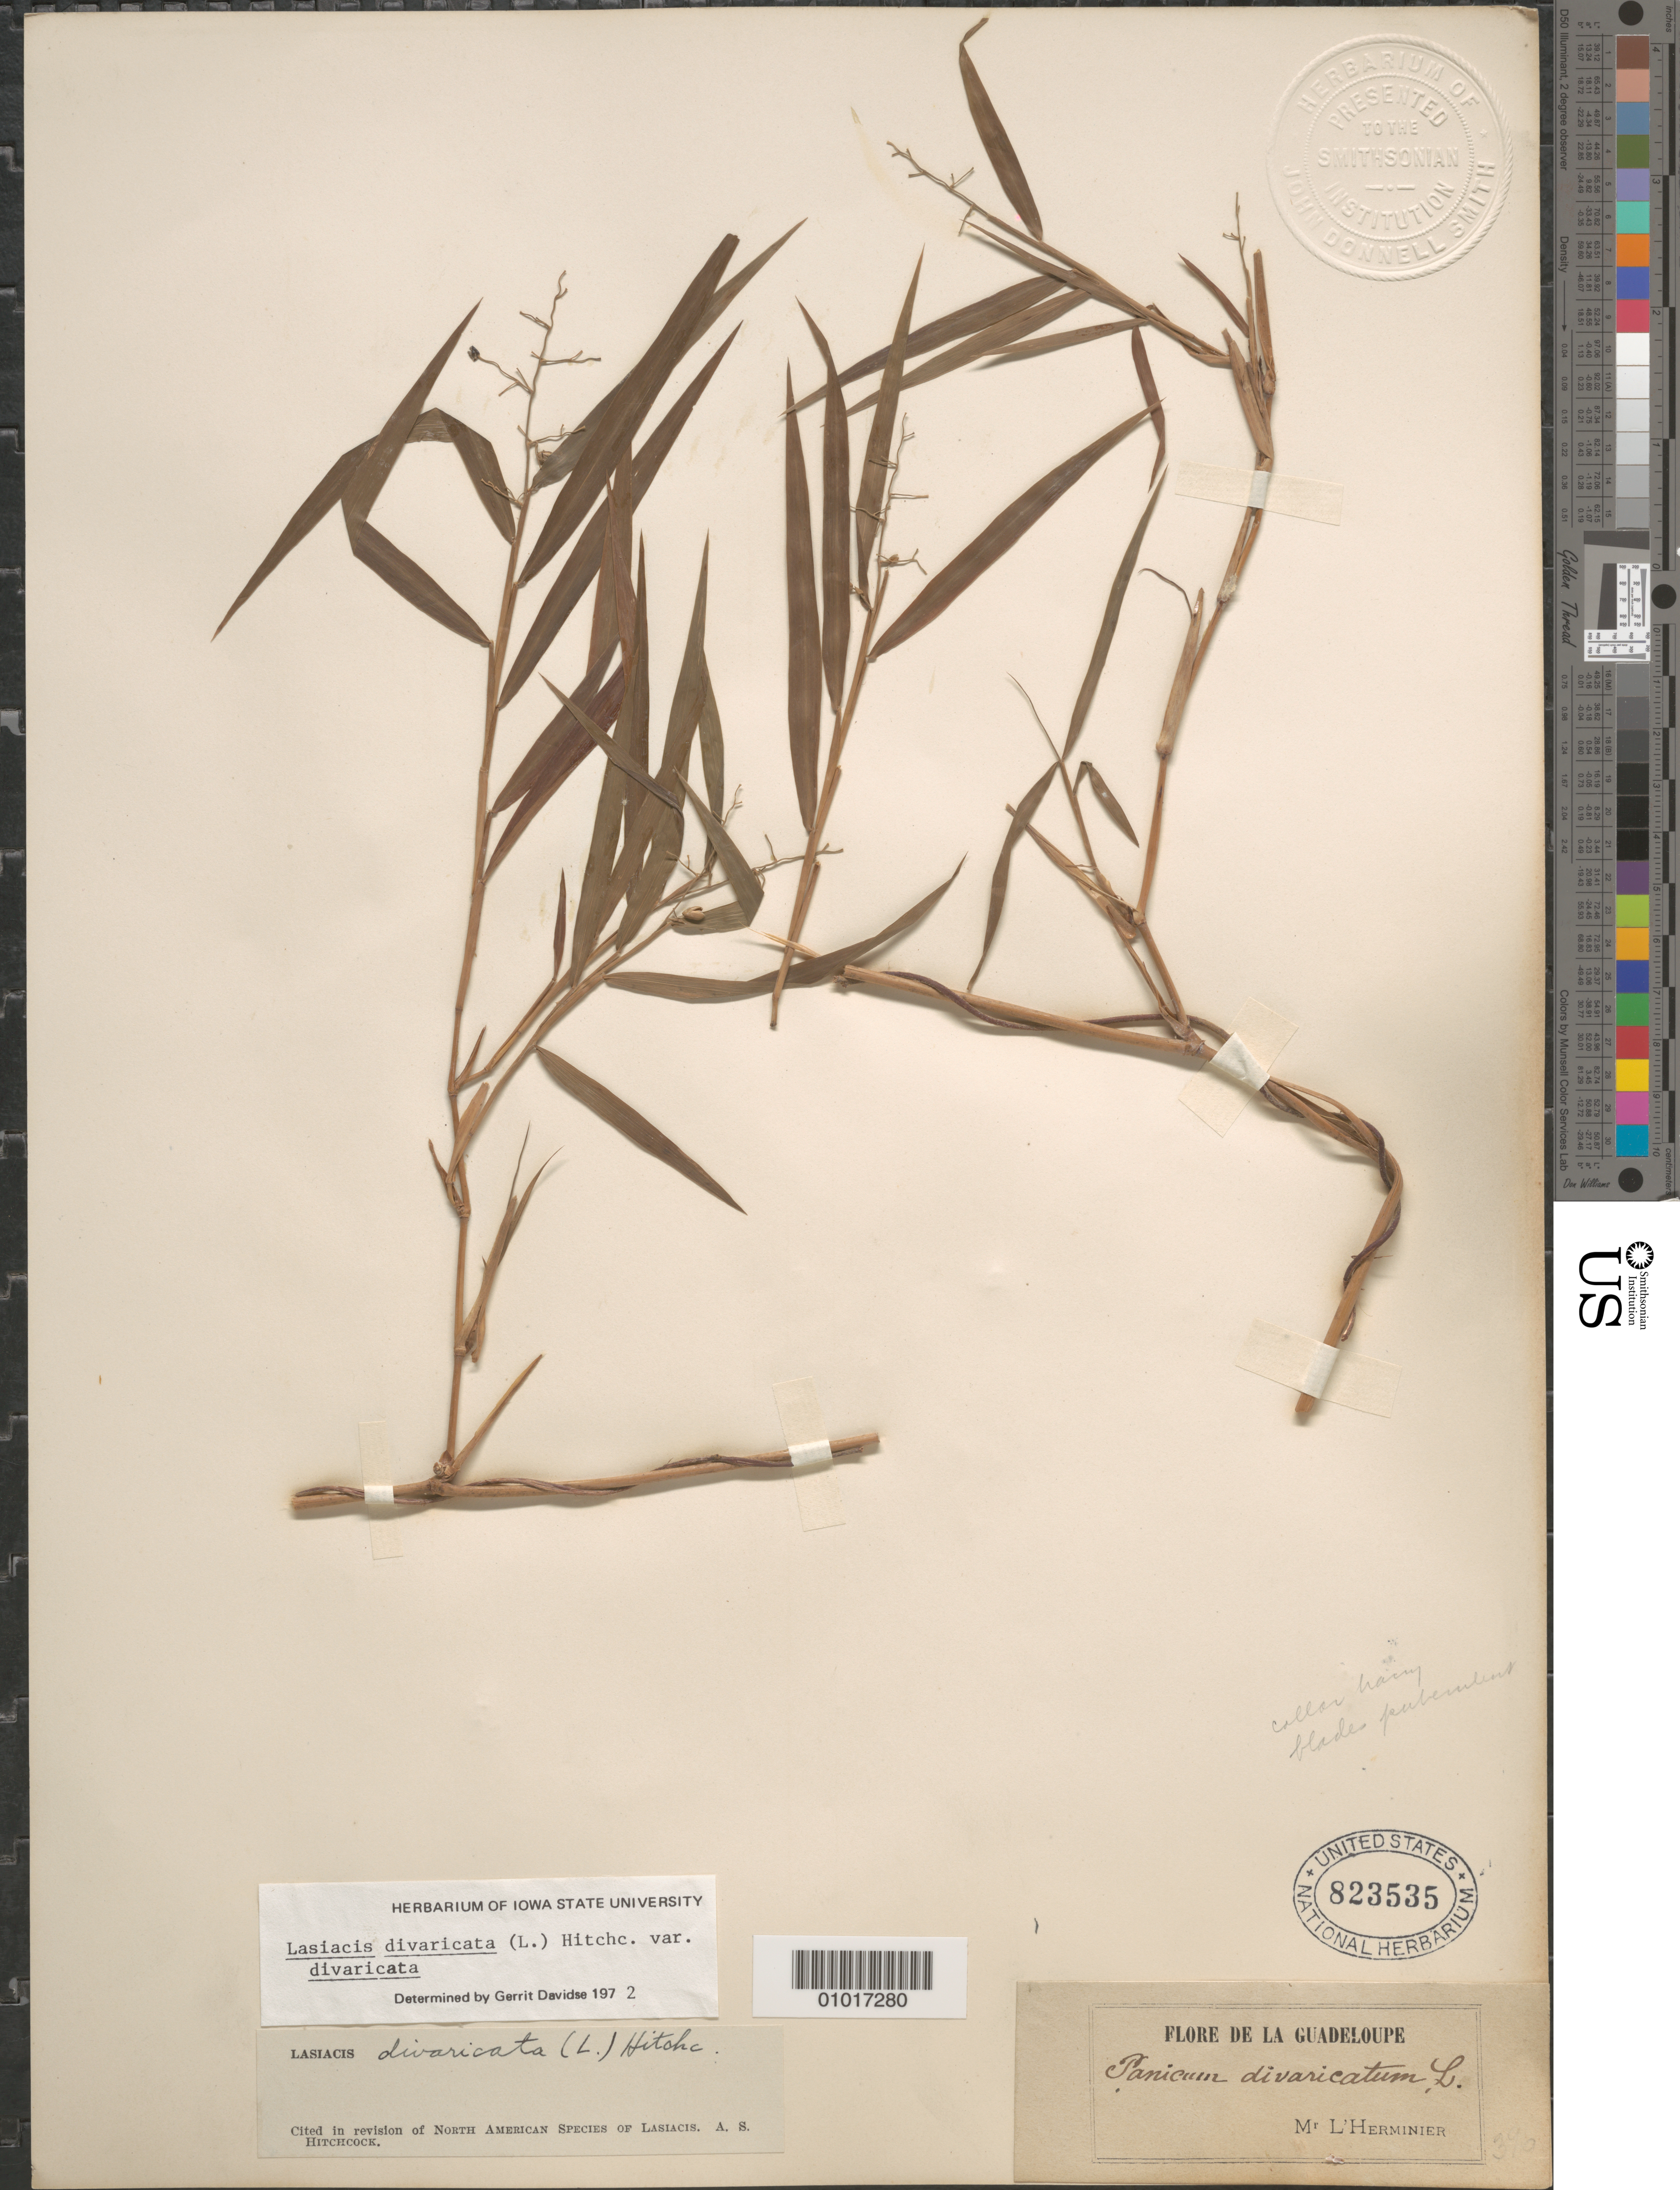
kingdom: Plantae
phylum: Tracheophyta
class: Liliopsida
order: Poales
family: Poaceae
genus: Lasiacis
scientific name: Lasiacis divaricata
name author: (L.) Hitchc.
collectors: M. Herminier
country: Guadeloupe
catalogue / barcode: US 823535